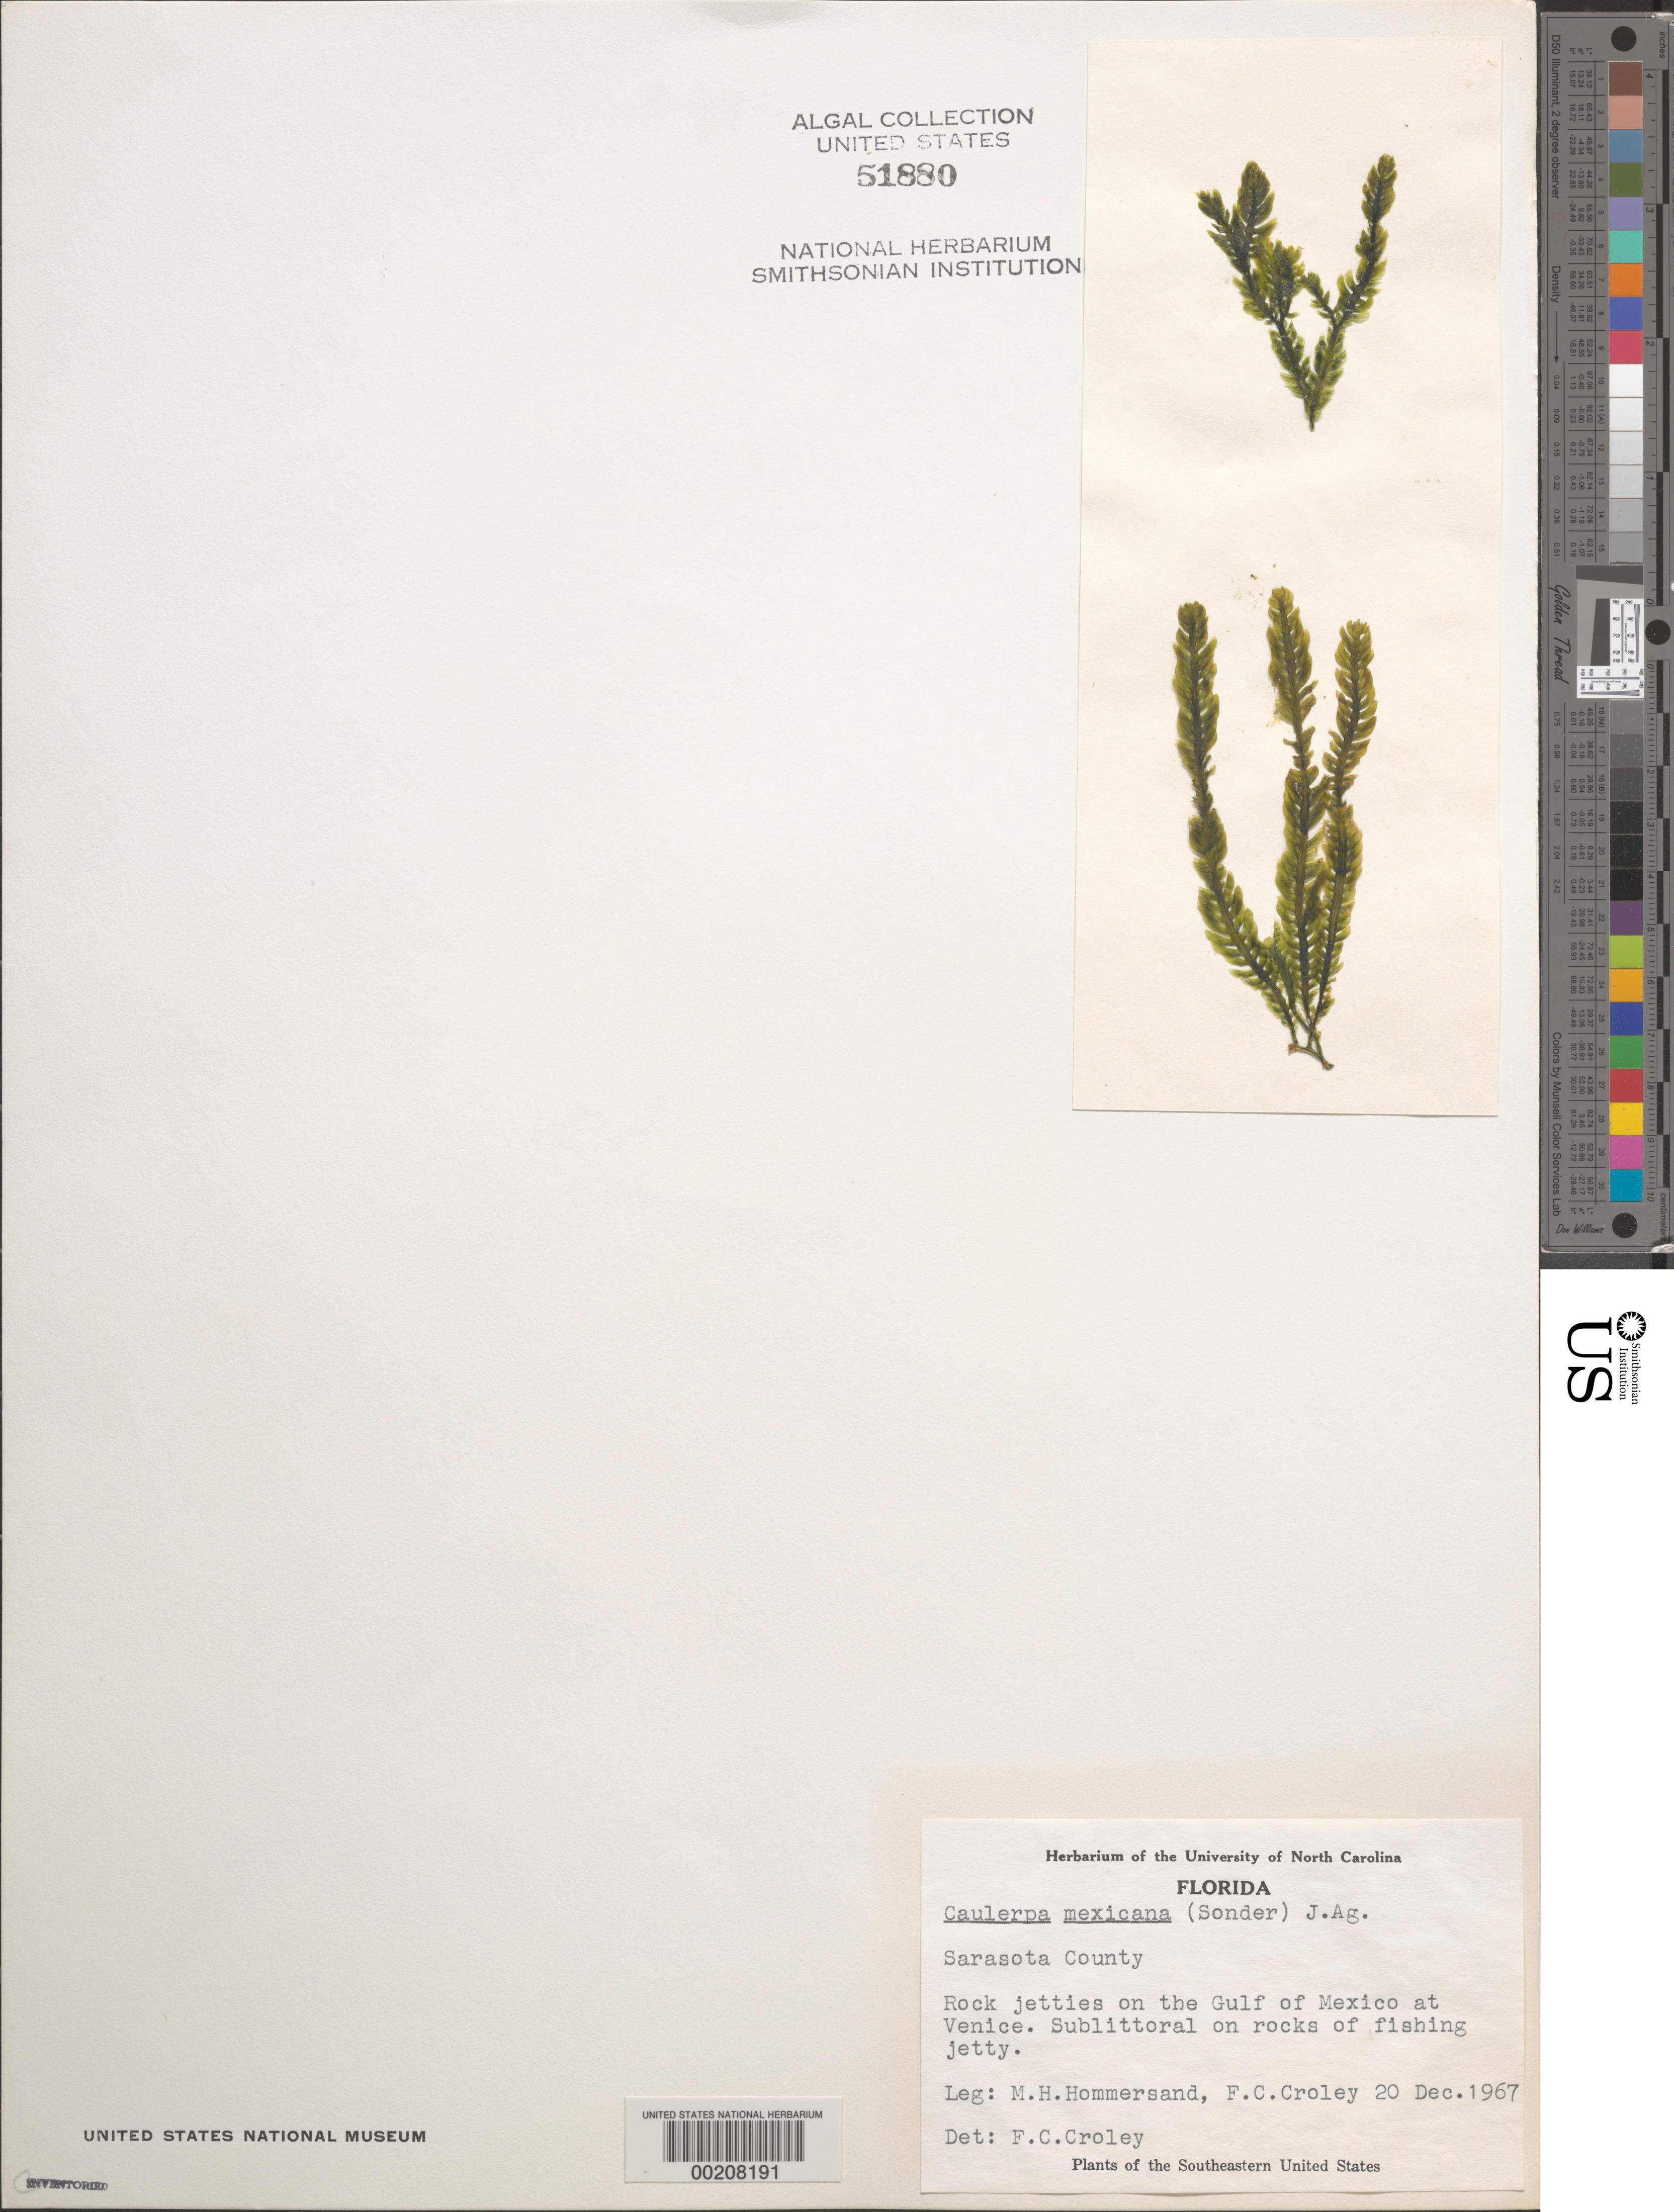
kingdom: Plantae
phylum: Chlorophyta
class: Ulvophyceae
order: Bryopsidales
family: Caulerpaceae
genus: Caulerpa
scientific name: Caulerpa mexicana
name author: Sond. ex Kütz.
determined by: Croley, F. C.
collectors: M. H. Hommersand & F. C. Croley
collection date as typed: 20 Dec 1967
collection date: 1967-12-20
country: United States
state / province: Florida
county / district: Sarasota County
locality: Venice, Gulf of Mexico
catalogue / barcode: US 51880